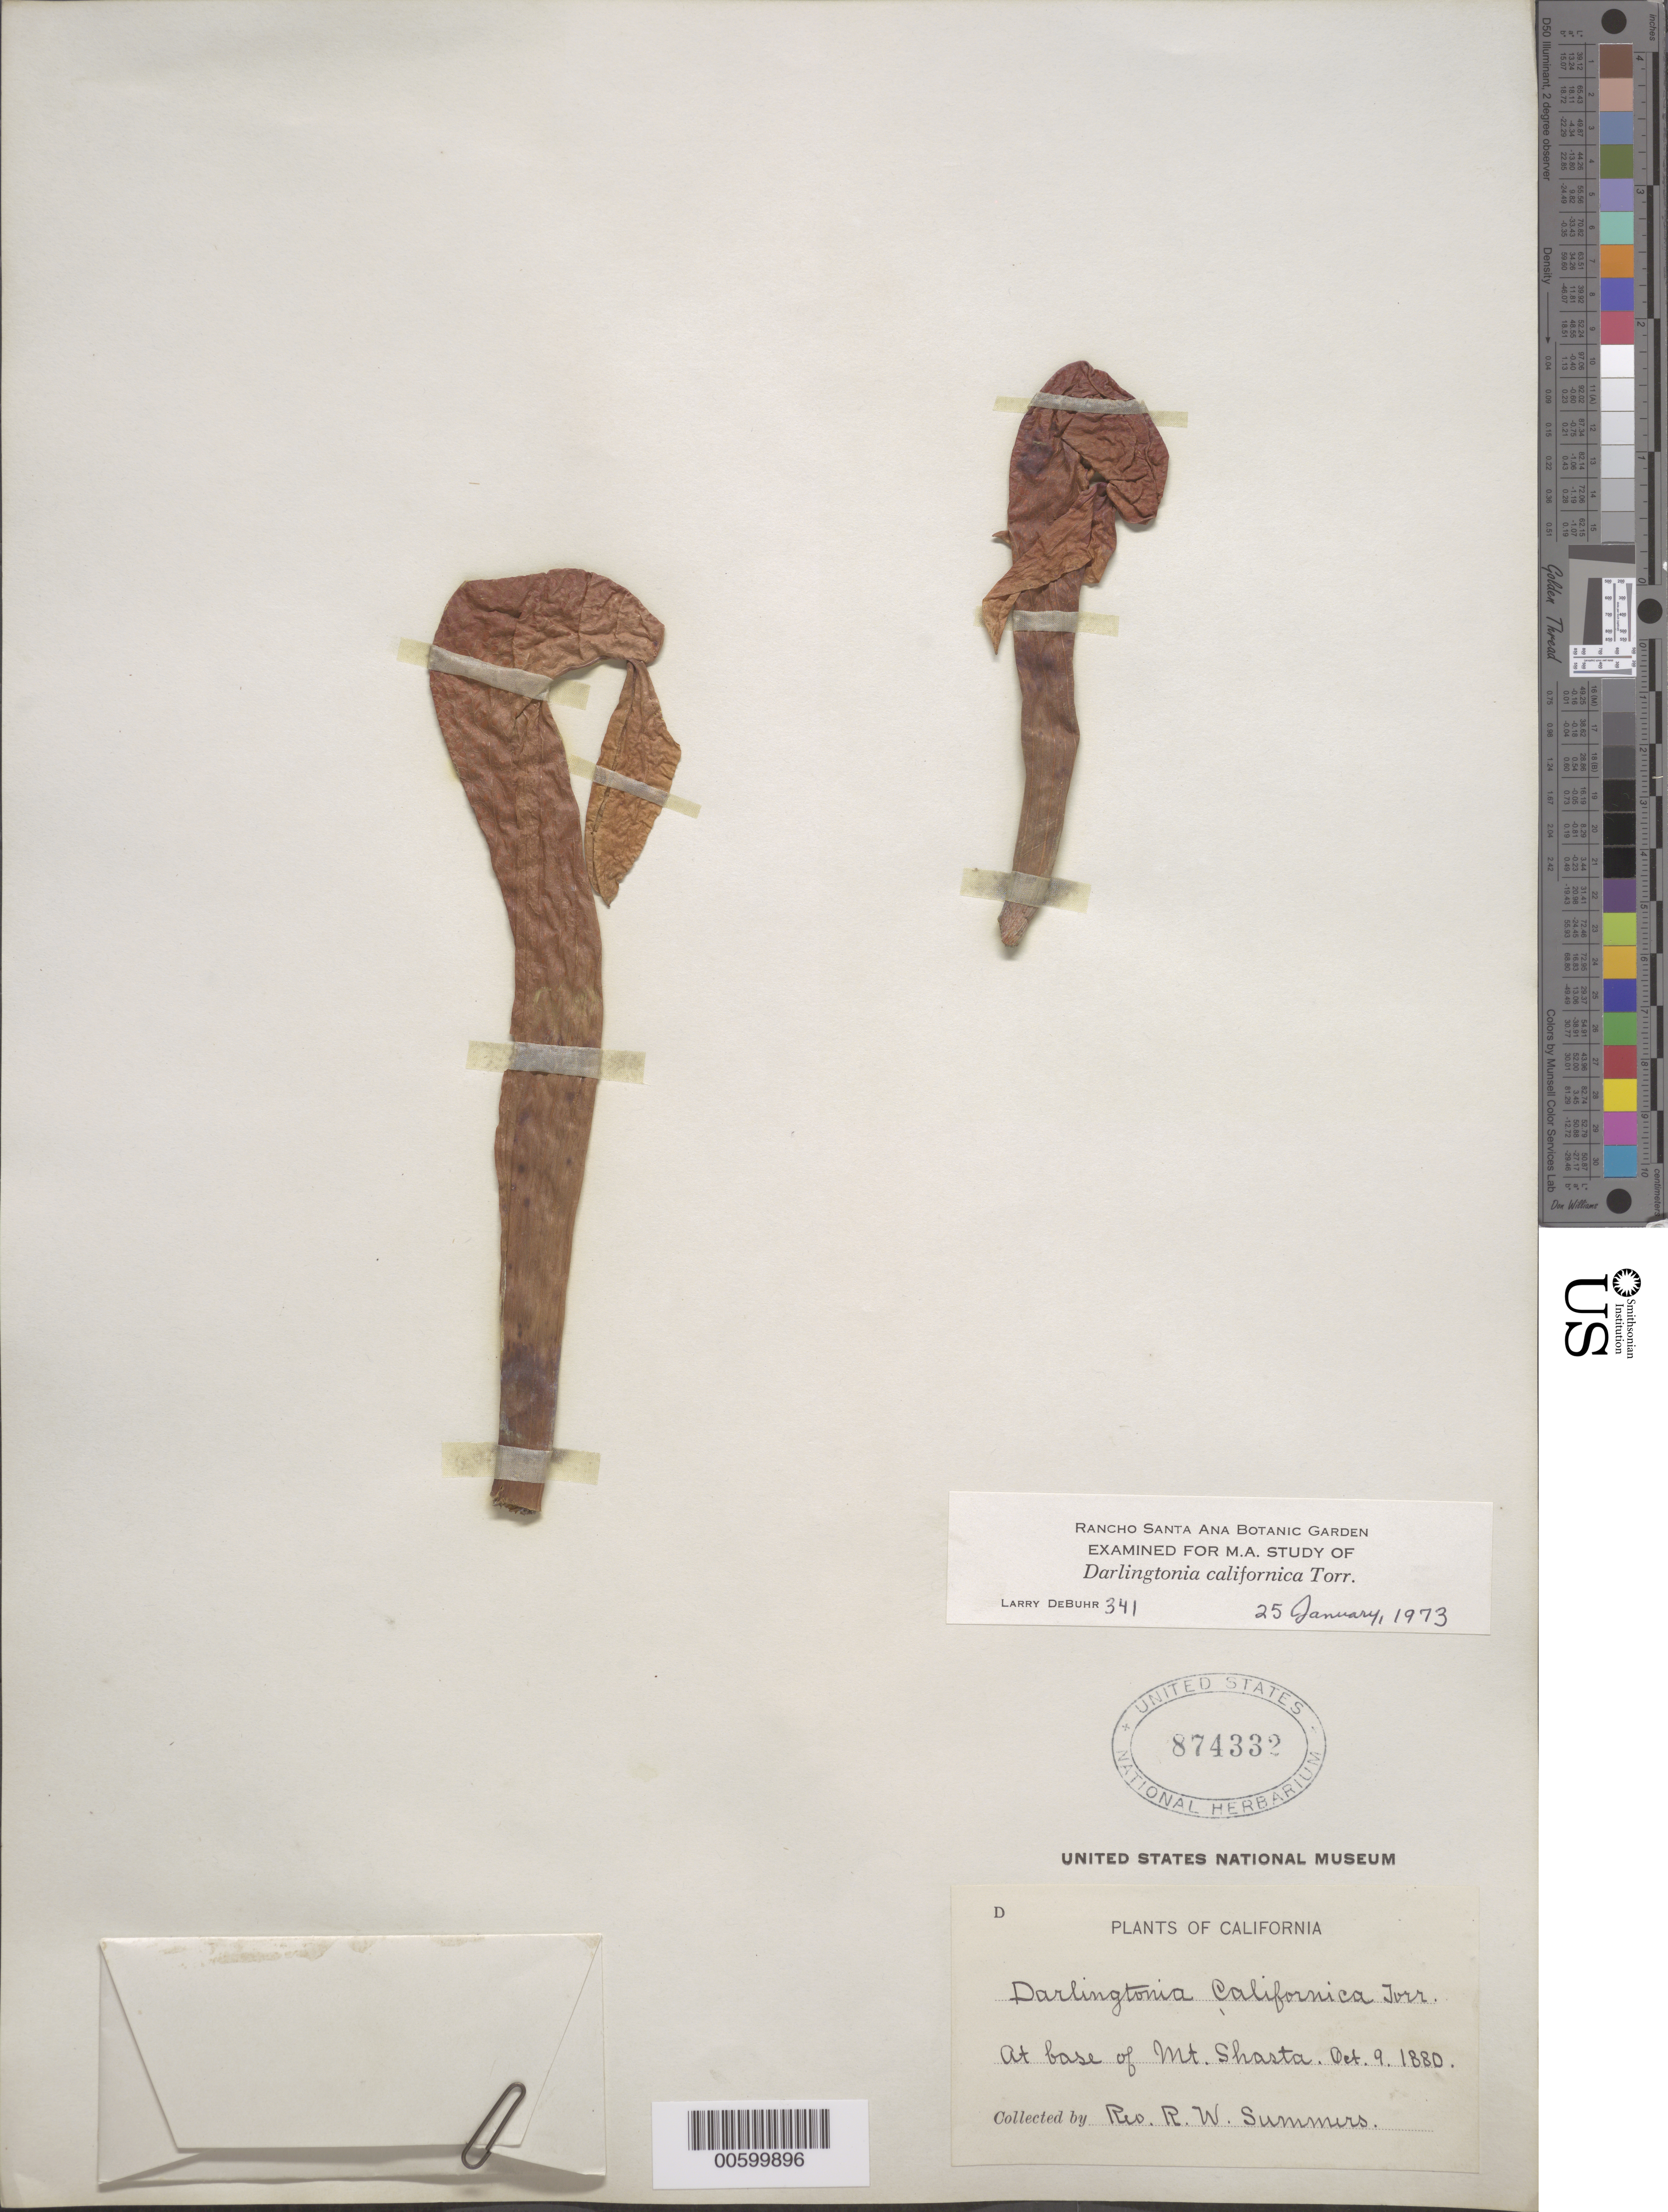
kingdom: Plantae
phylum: Tracheophyta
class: Magnoliopsida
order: Ericales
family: Sarraceniaceae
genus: Darlingtonia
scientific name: Darlingtonia californica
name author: Torr.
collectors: R. Summers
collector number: D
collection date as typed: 09 Oct 1890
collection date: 1890-10-09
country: United States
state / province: California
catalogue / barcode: US 874332